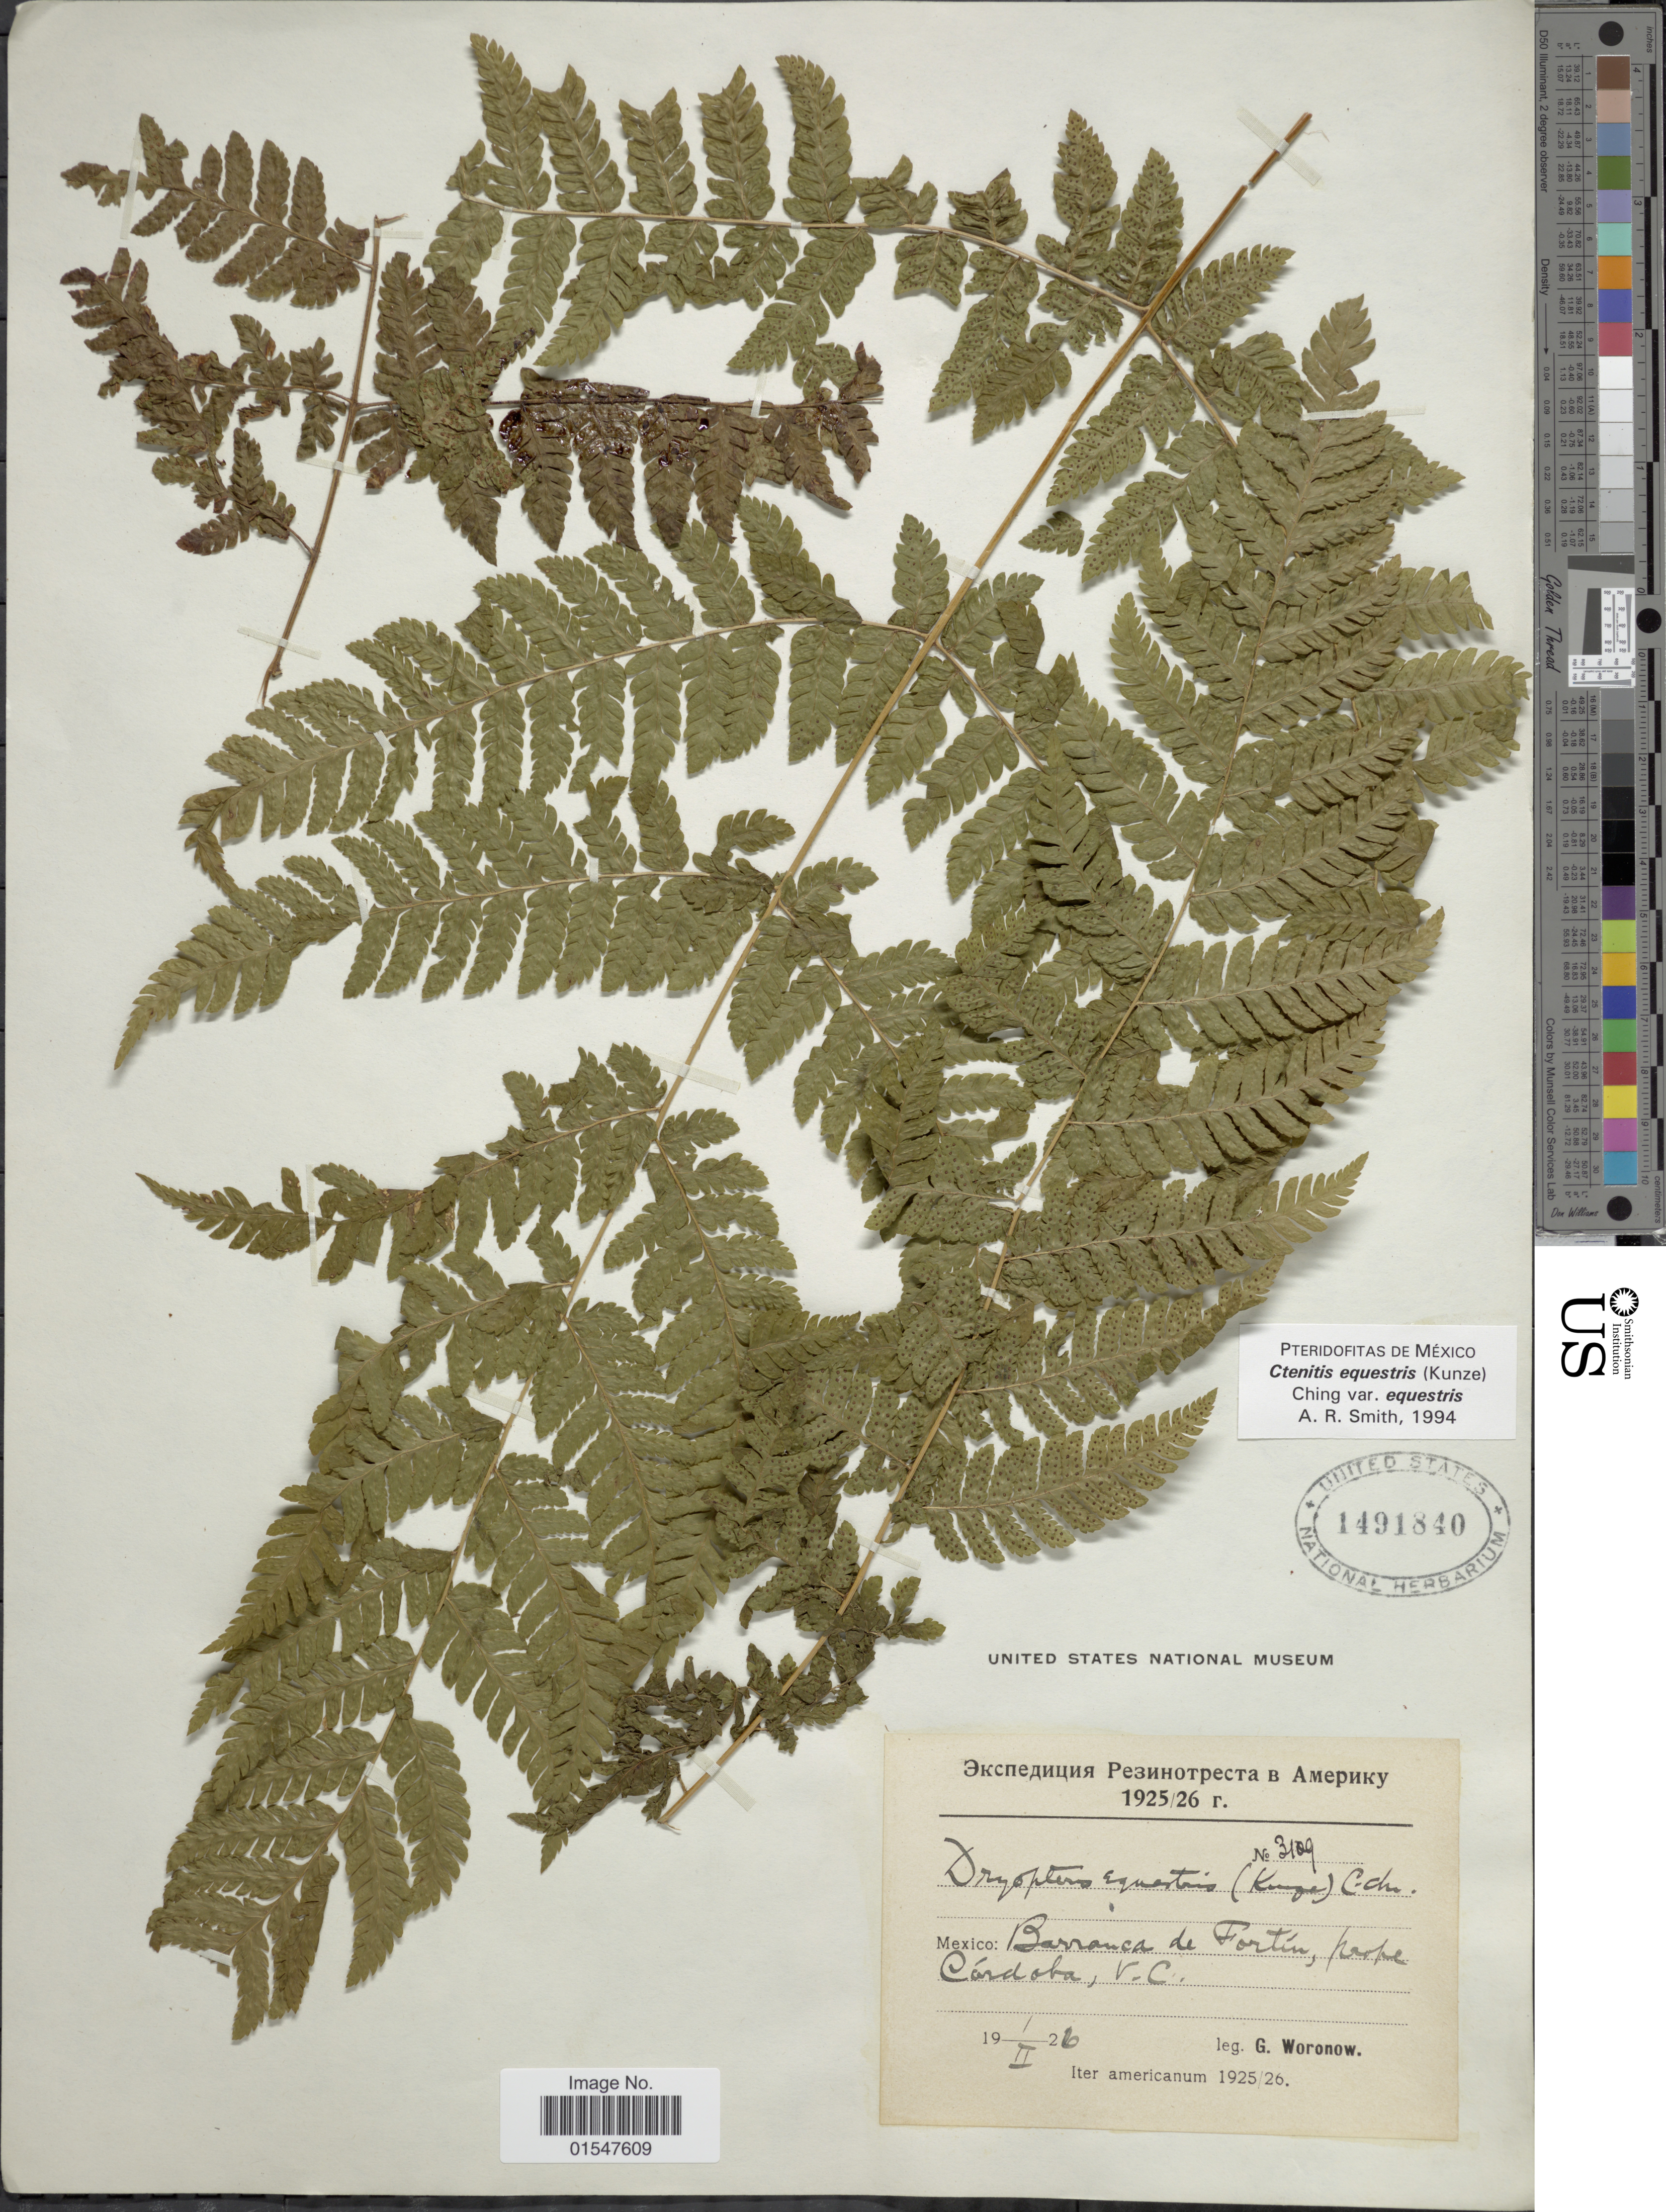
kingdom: Plantae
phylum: Tracheophyta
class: Polypodiopsida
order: Polypodiales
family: Dryopteridaceae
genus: Ctenitis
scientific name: Ctenitis equestris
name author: (Kunze) Ching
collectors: G. Woronow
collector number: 3109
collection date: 1926-02-01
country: Mexico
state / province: Veracruz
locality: Mexico: Barrauca de Fortin, Prope Cardoba, V. C.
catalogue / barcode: US 1491840